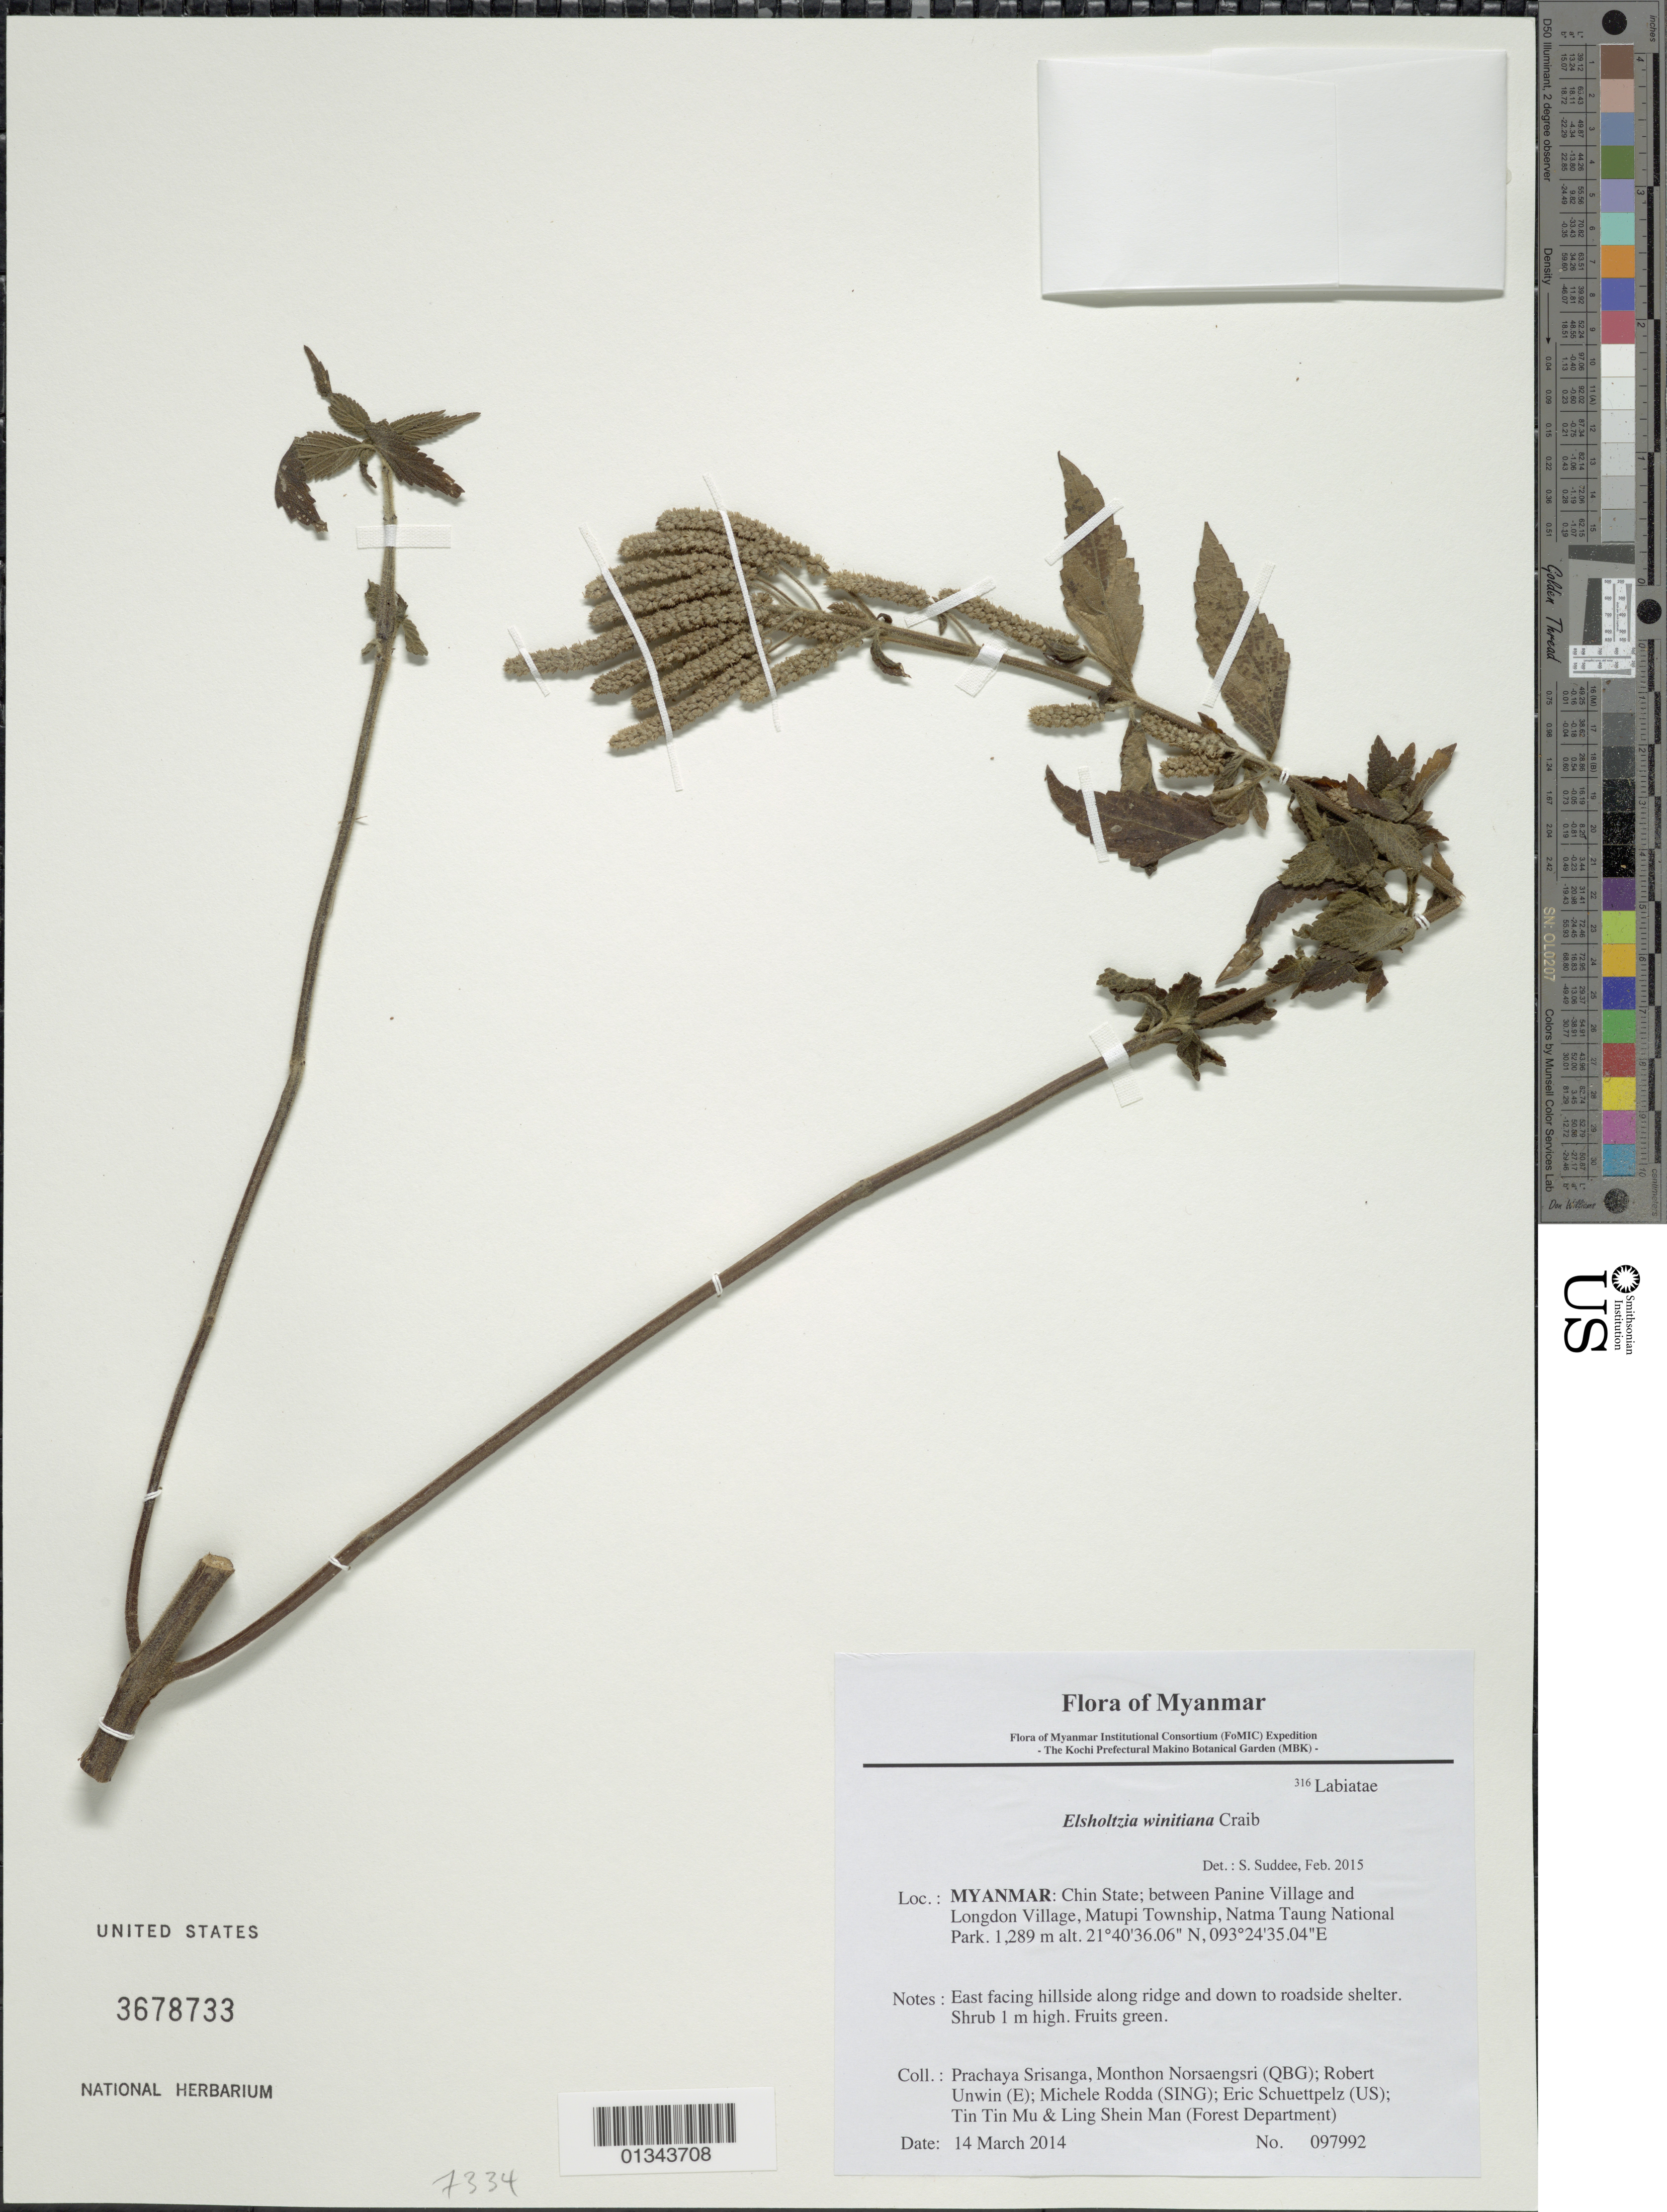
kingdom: Plantae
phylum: Tracheophyta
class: Magnoliopsida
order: Lamiales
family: Lamiaceae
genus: Elsholtzia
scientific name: Elsholtzia winitiana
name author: Craib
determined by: Suddee, S.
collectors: P. Srisanga, M. Norsaengsri, R. Unwin, M. Rodda, E. Schuettpelz, Tin Tin Mu & Ling Shein Man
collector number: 97992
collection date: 2014-03-14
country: Myanmar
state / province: Chin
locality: Between Panine Village and Longdon Village, Matupi Township, Natma Taung National Park.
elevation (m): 1289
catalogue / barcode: US 3678733